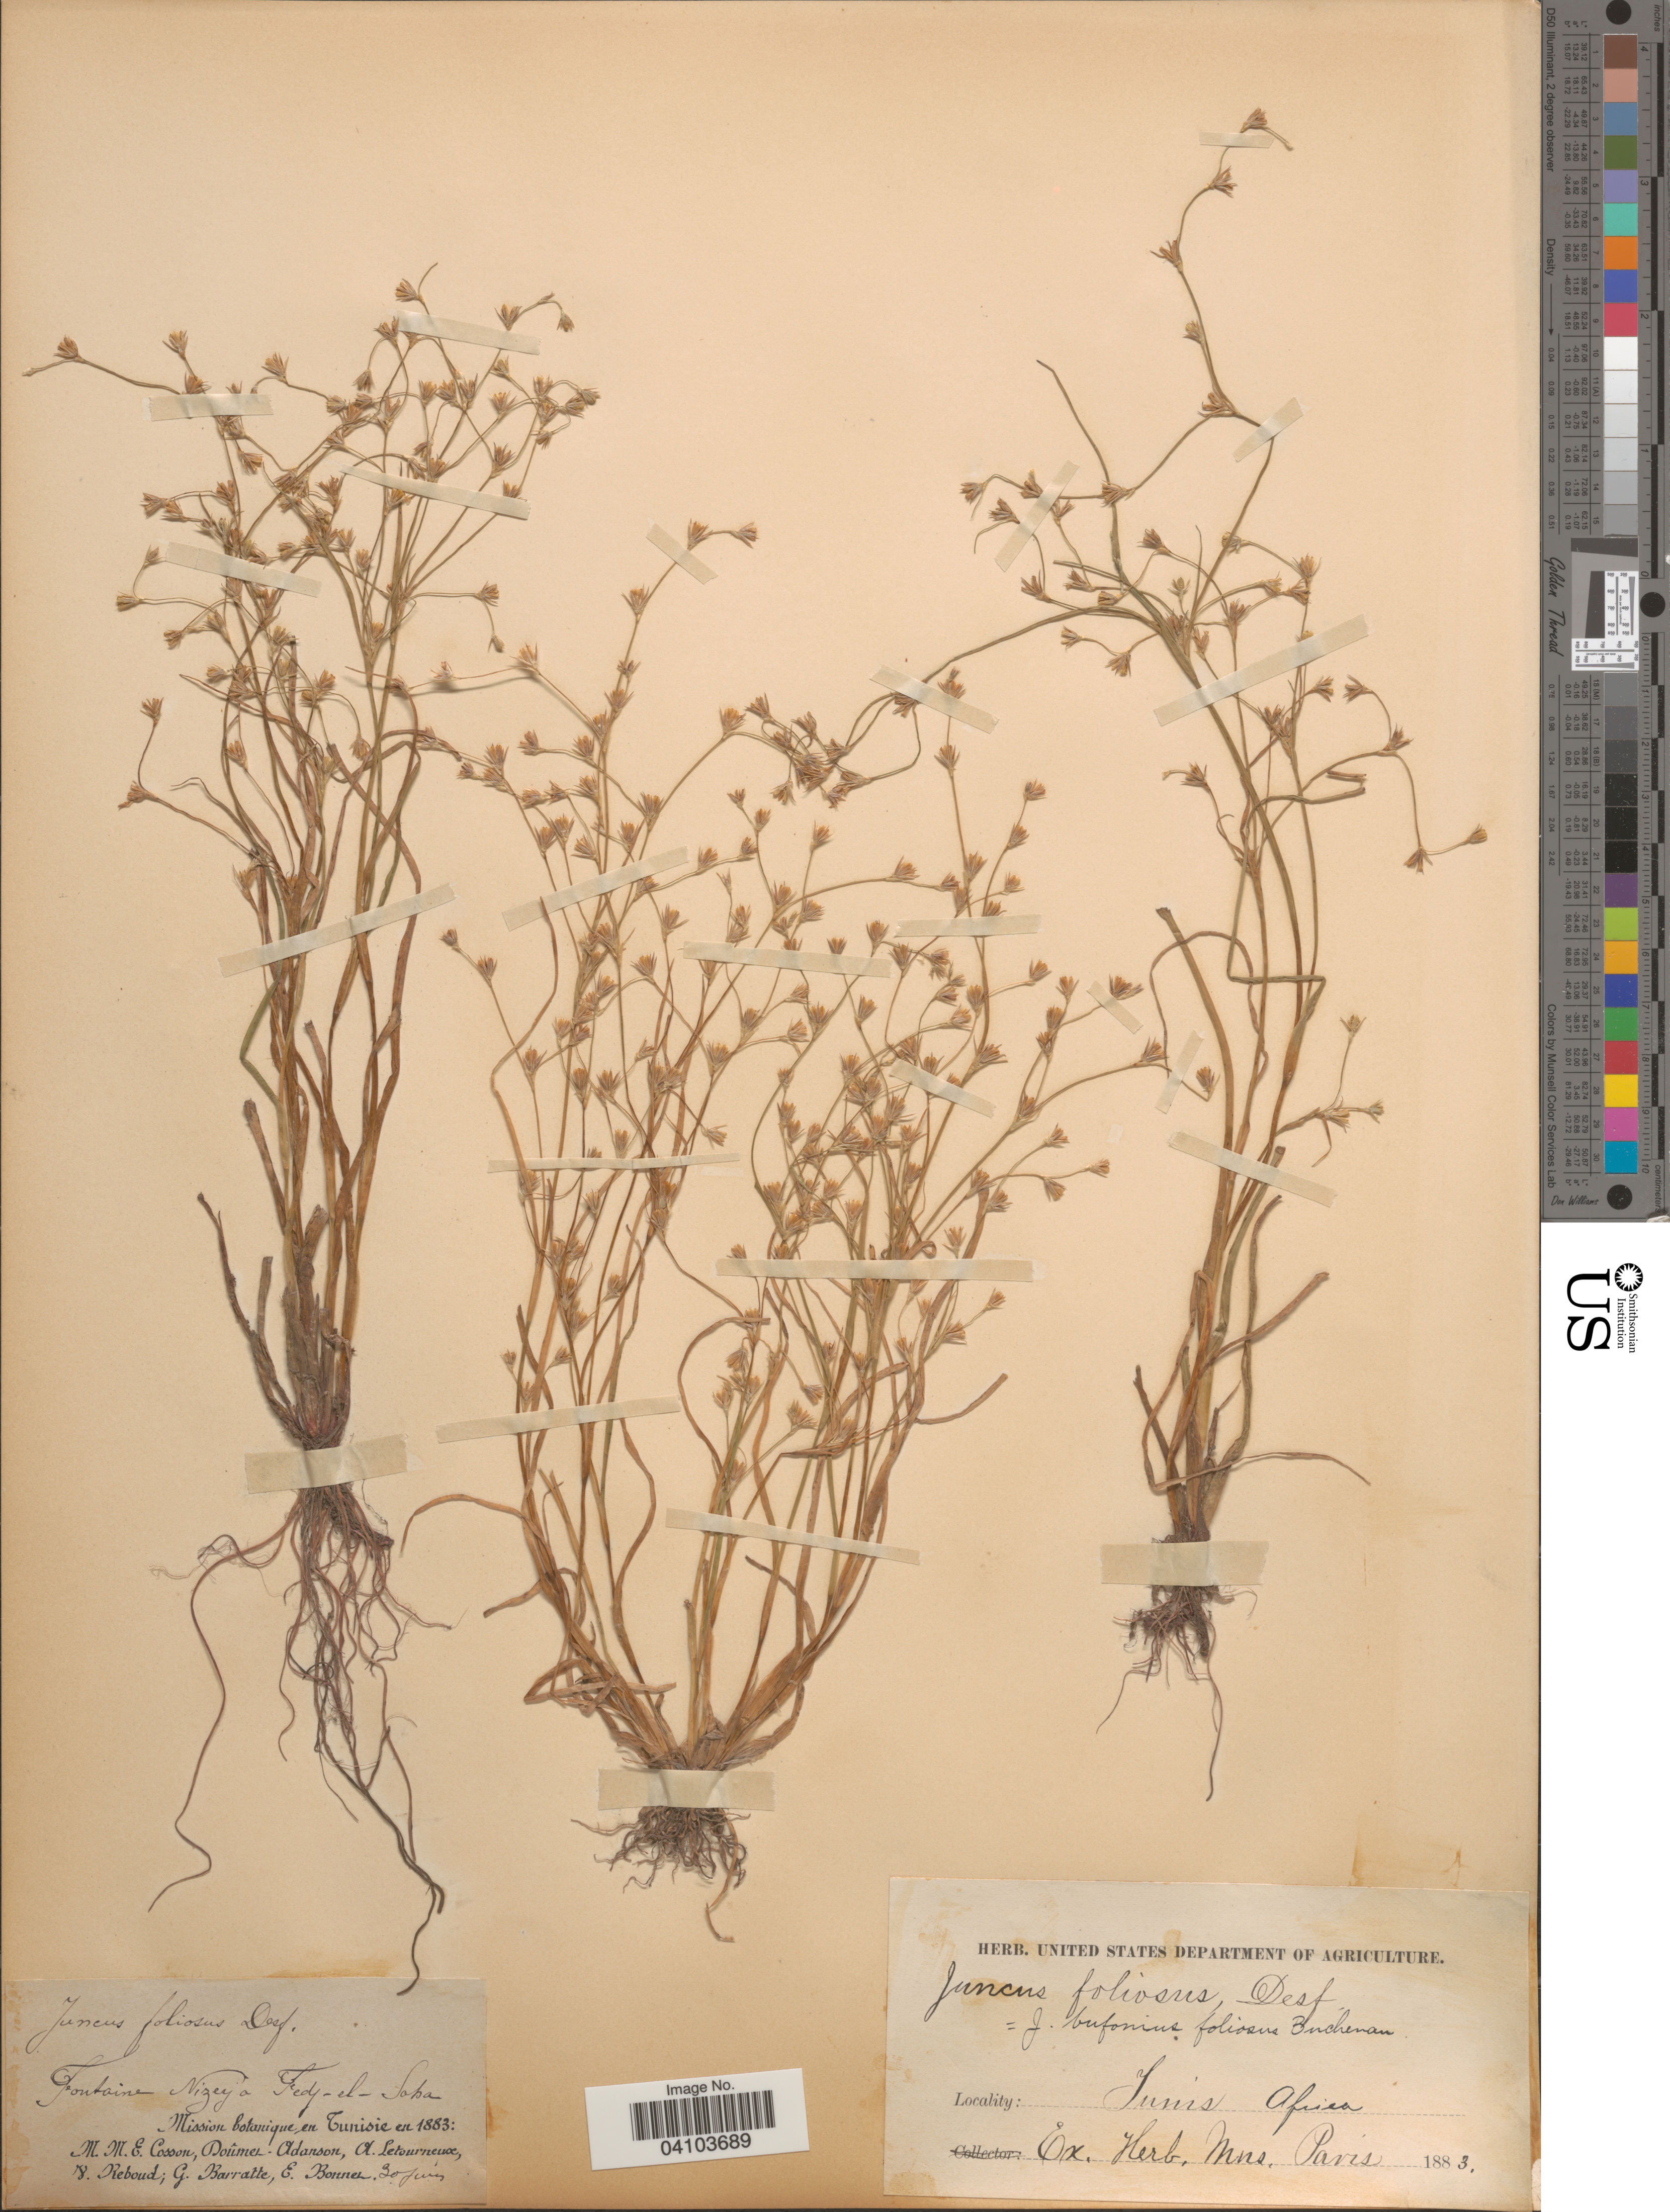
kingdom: Plantae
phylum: Tracheophyta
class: Liliopsida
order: Poales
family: Juncaceae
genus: Juncus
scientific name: Juncus bufonius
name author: L.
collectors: M. Cosson, -. Doumel-Adanson, A. Letourneux, V. Reboud & et al.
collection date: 1883-06-30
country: Tunisia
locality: Fontaine Nizeyá Fedy-el-Saba. Mission botanique en Tunisie en 1883.